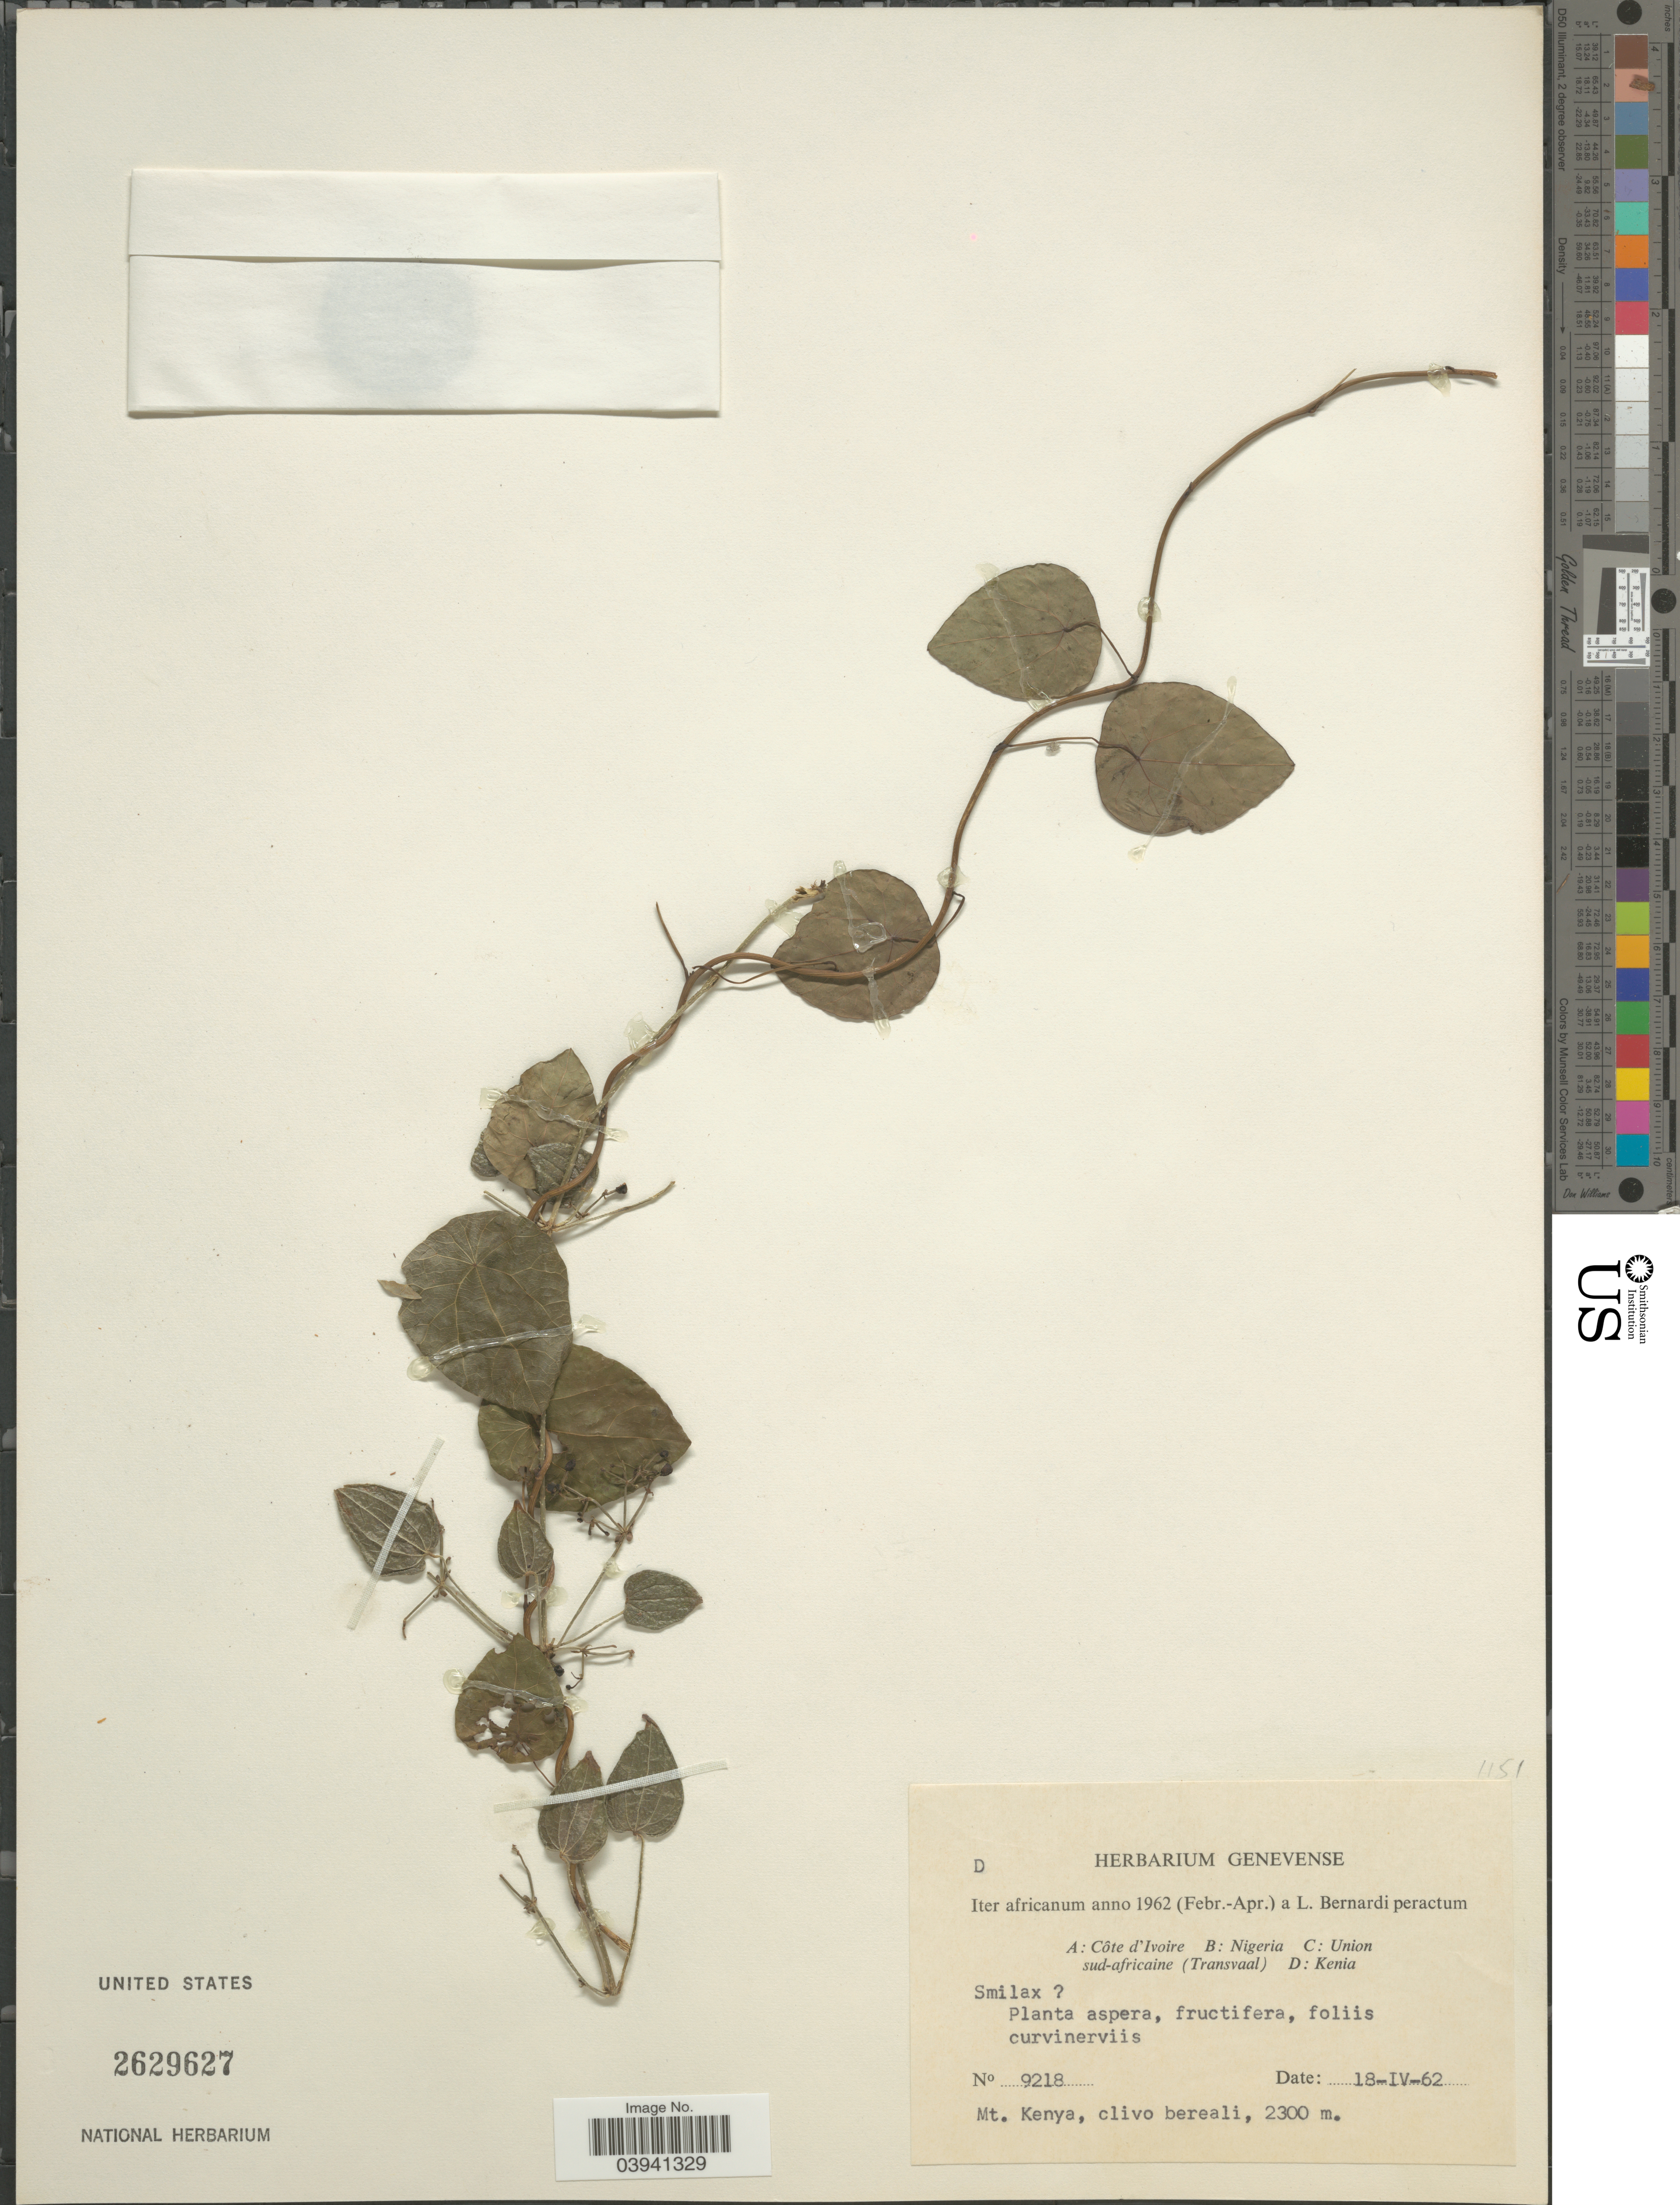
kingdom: Plantae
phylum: Tracheophyta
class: Liliopsida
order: Liliales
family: Smilacaceae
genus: Smilax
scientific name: Smilax sp.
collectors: L. Bernardi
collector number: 9218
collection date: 1962-04-18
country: Kenya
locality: Kenia. Mt. Kenya.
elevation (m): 2300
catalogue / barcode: US 2629627